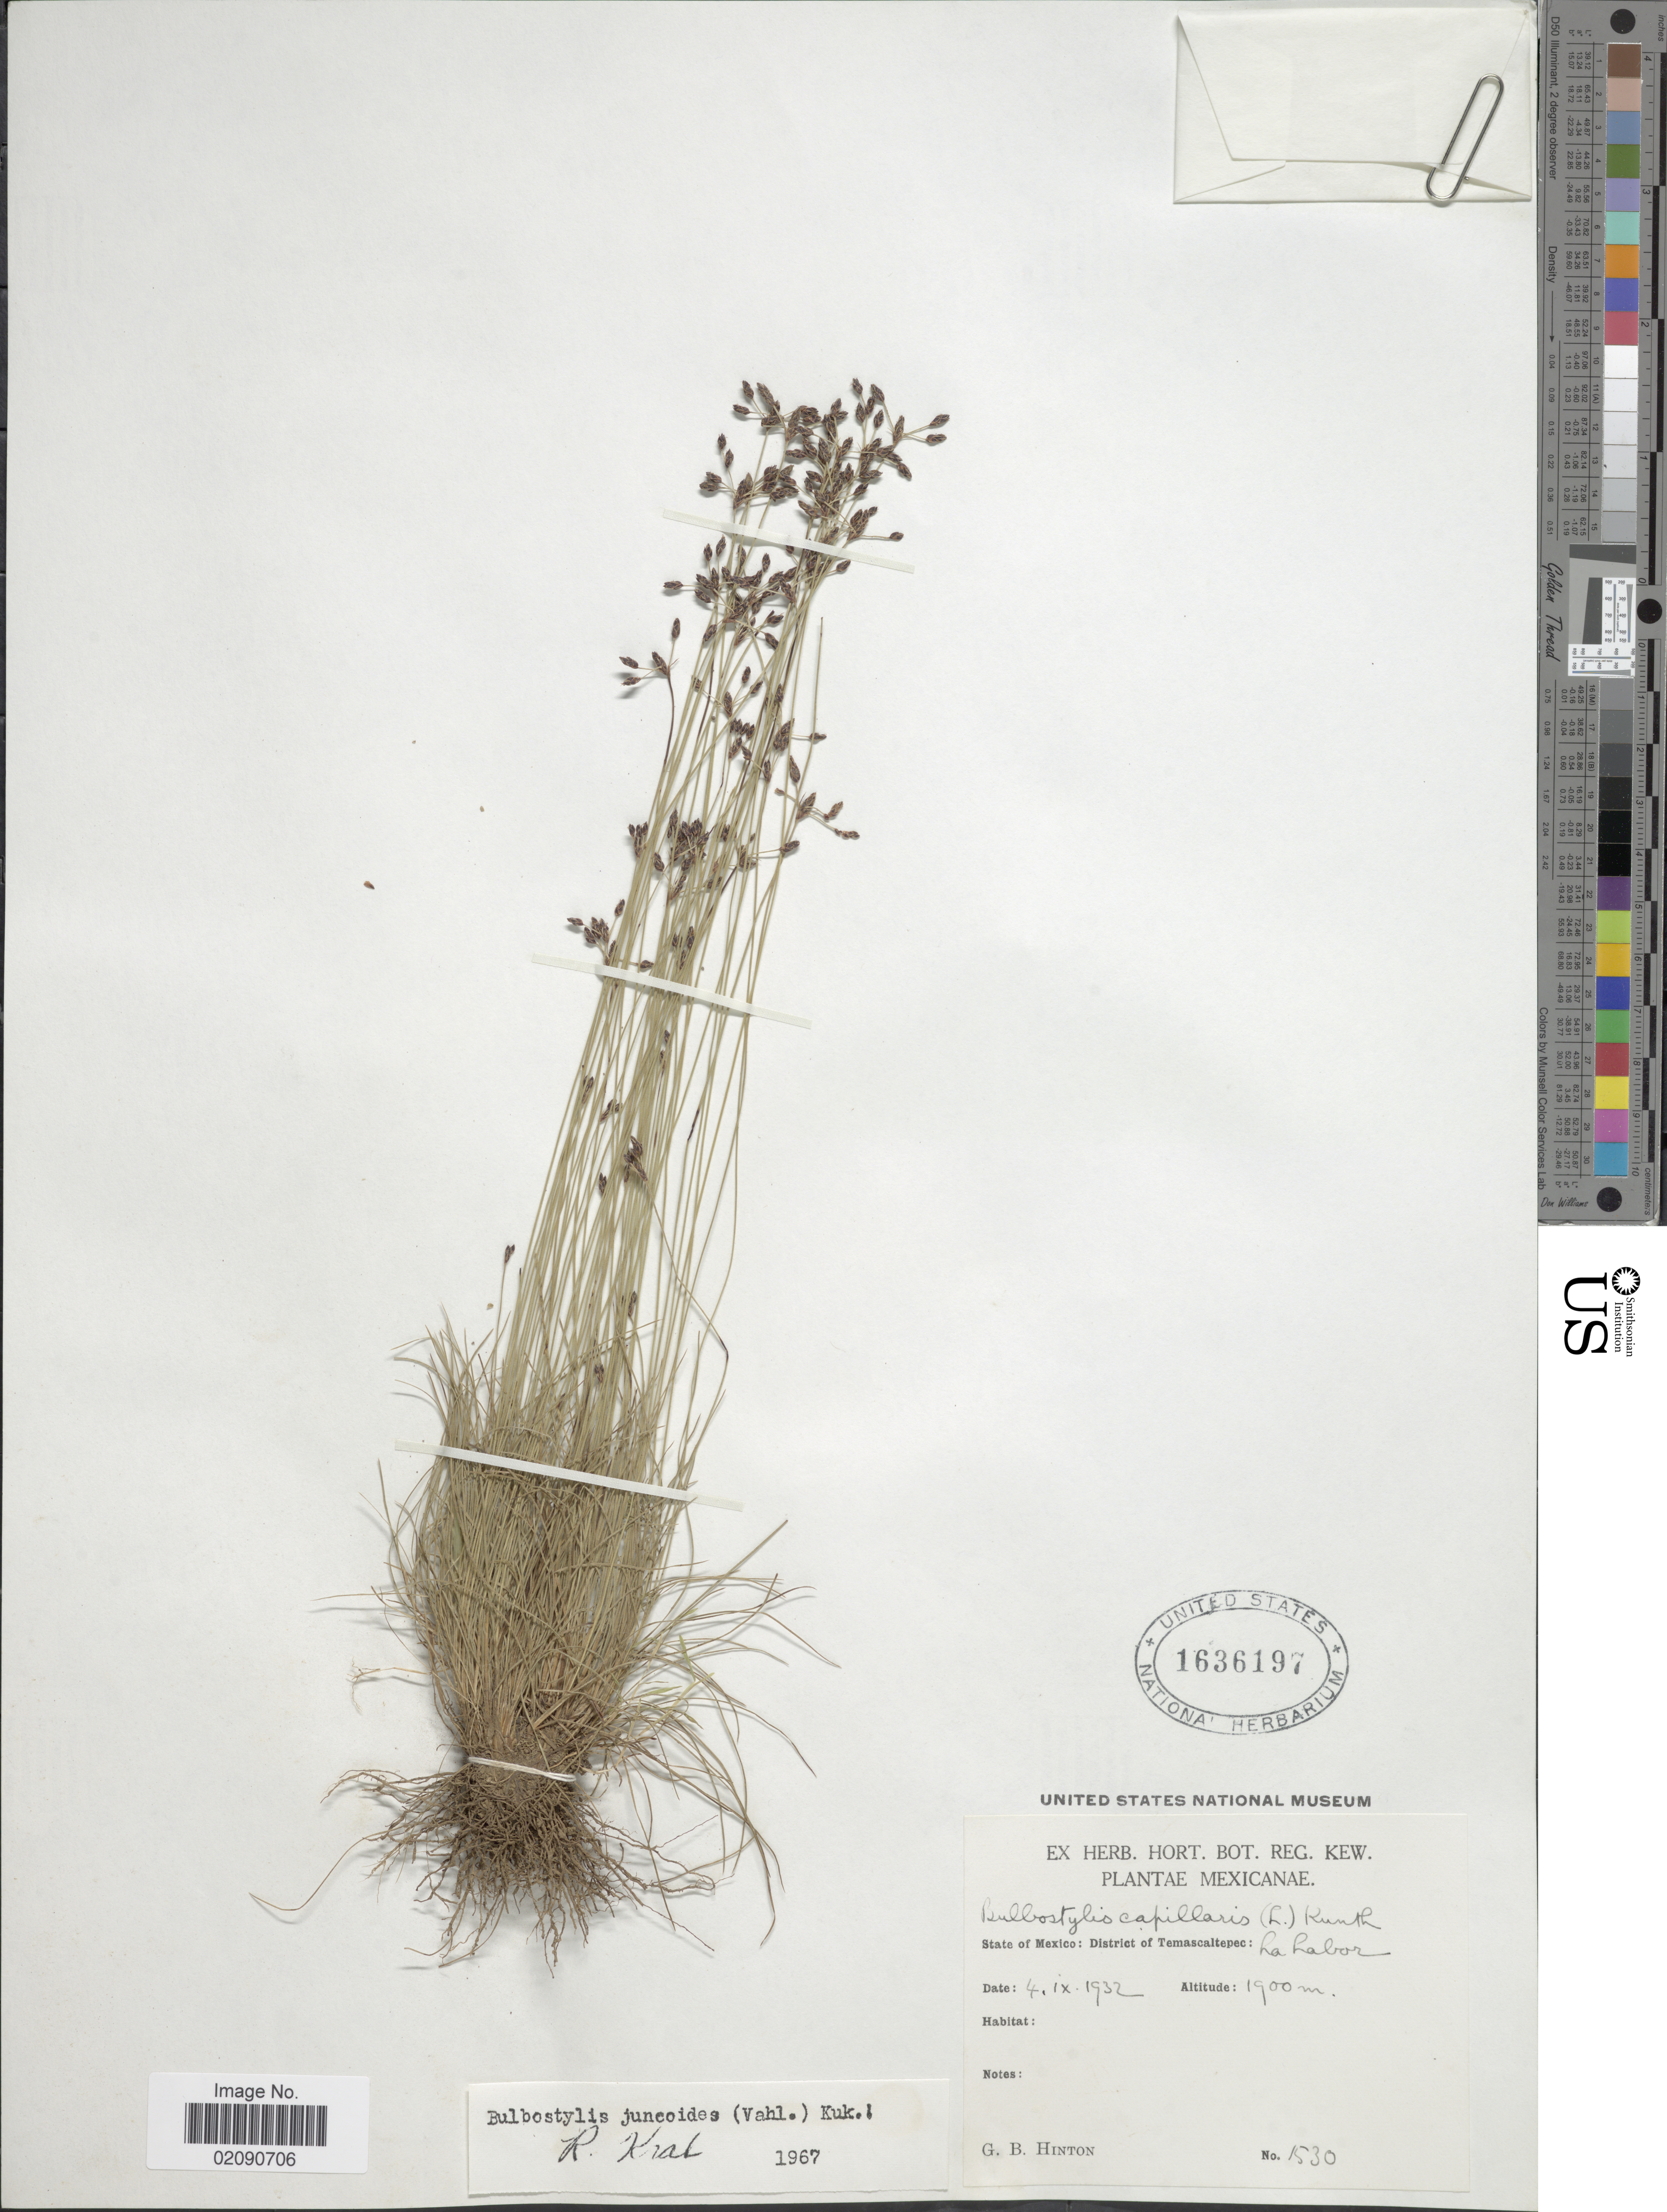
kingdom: Plantae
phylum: Tracheophyta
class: Liliopsida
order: Poales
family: Cyperaceae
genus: Bulbostylis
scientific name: Bulbostylis juncoides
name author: (Vahl) Kük. ex Herter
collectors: G. B. Hinton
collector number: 1530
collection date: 1932-09-04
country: Mexico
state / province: México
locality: State of Mexico: District of Temascaltepec: La Labor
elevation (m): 1900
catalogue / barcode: US 1636197